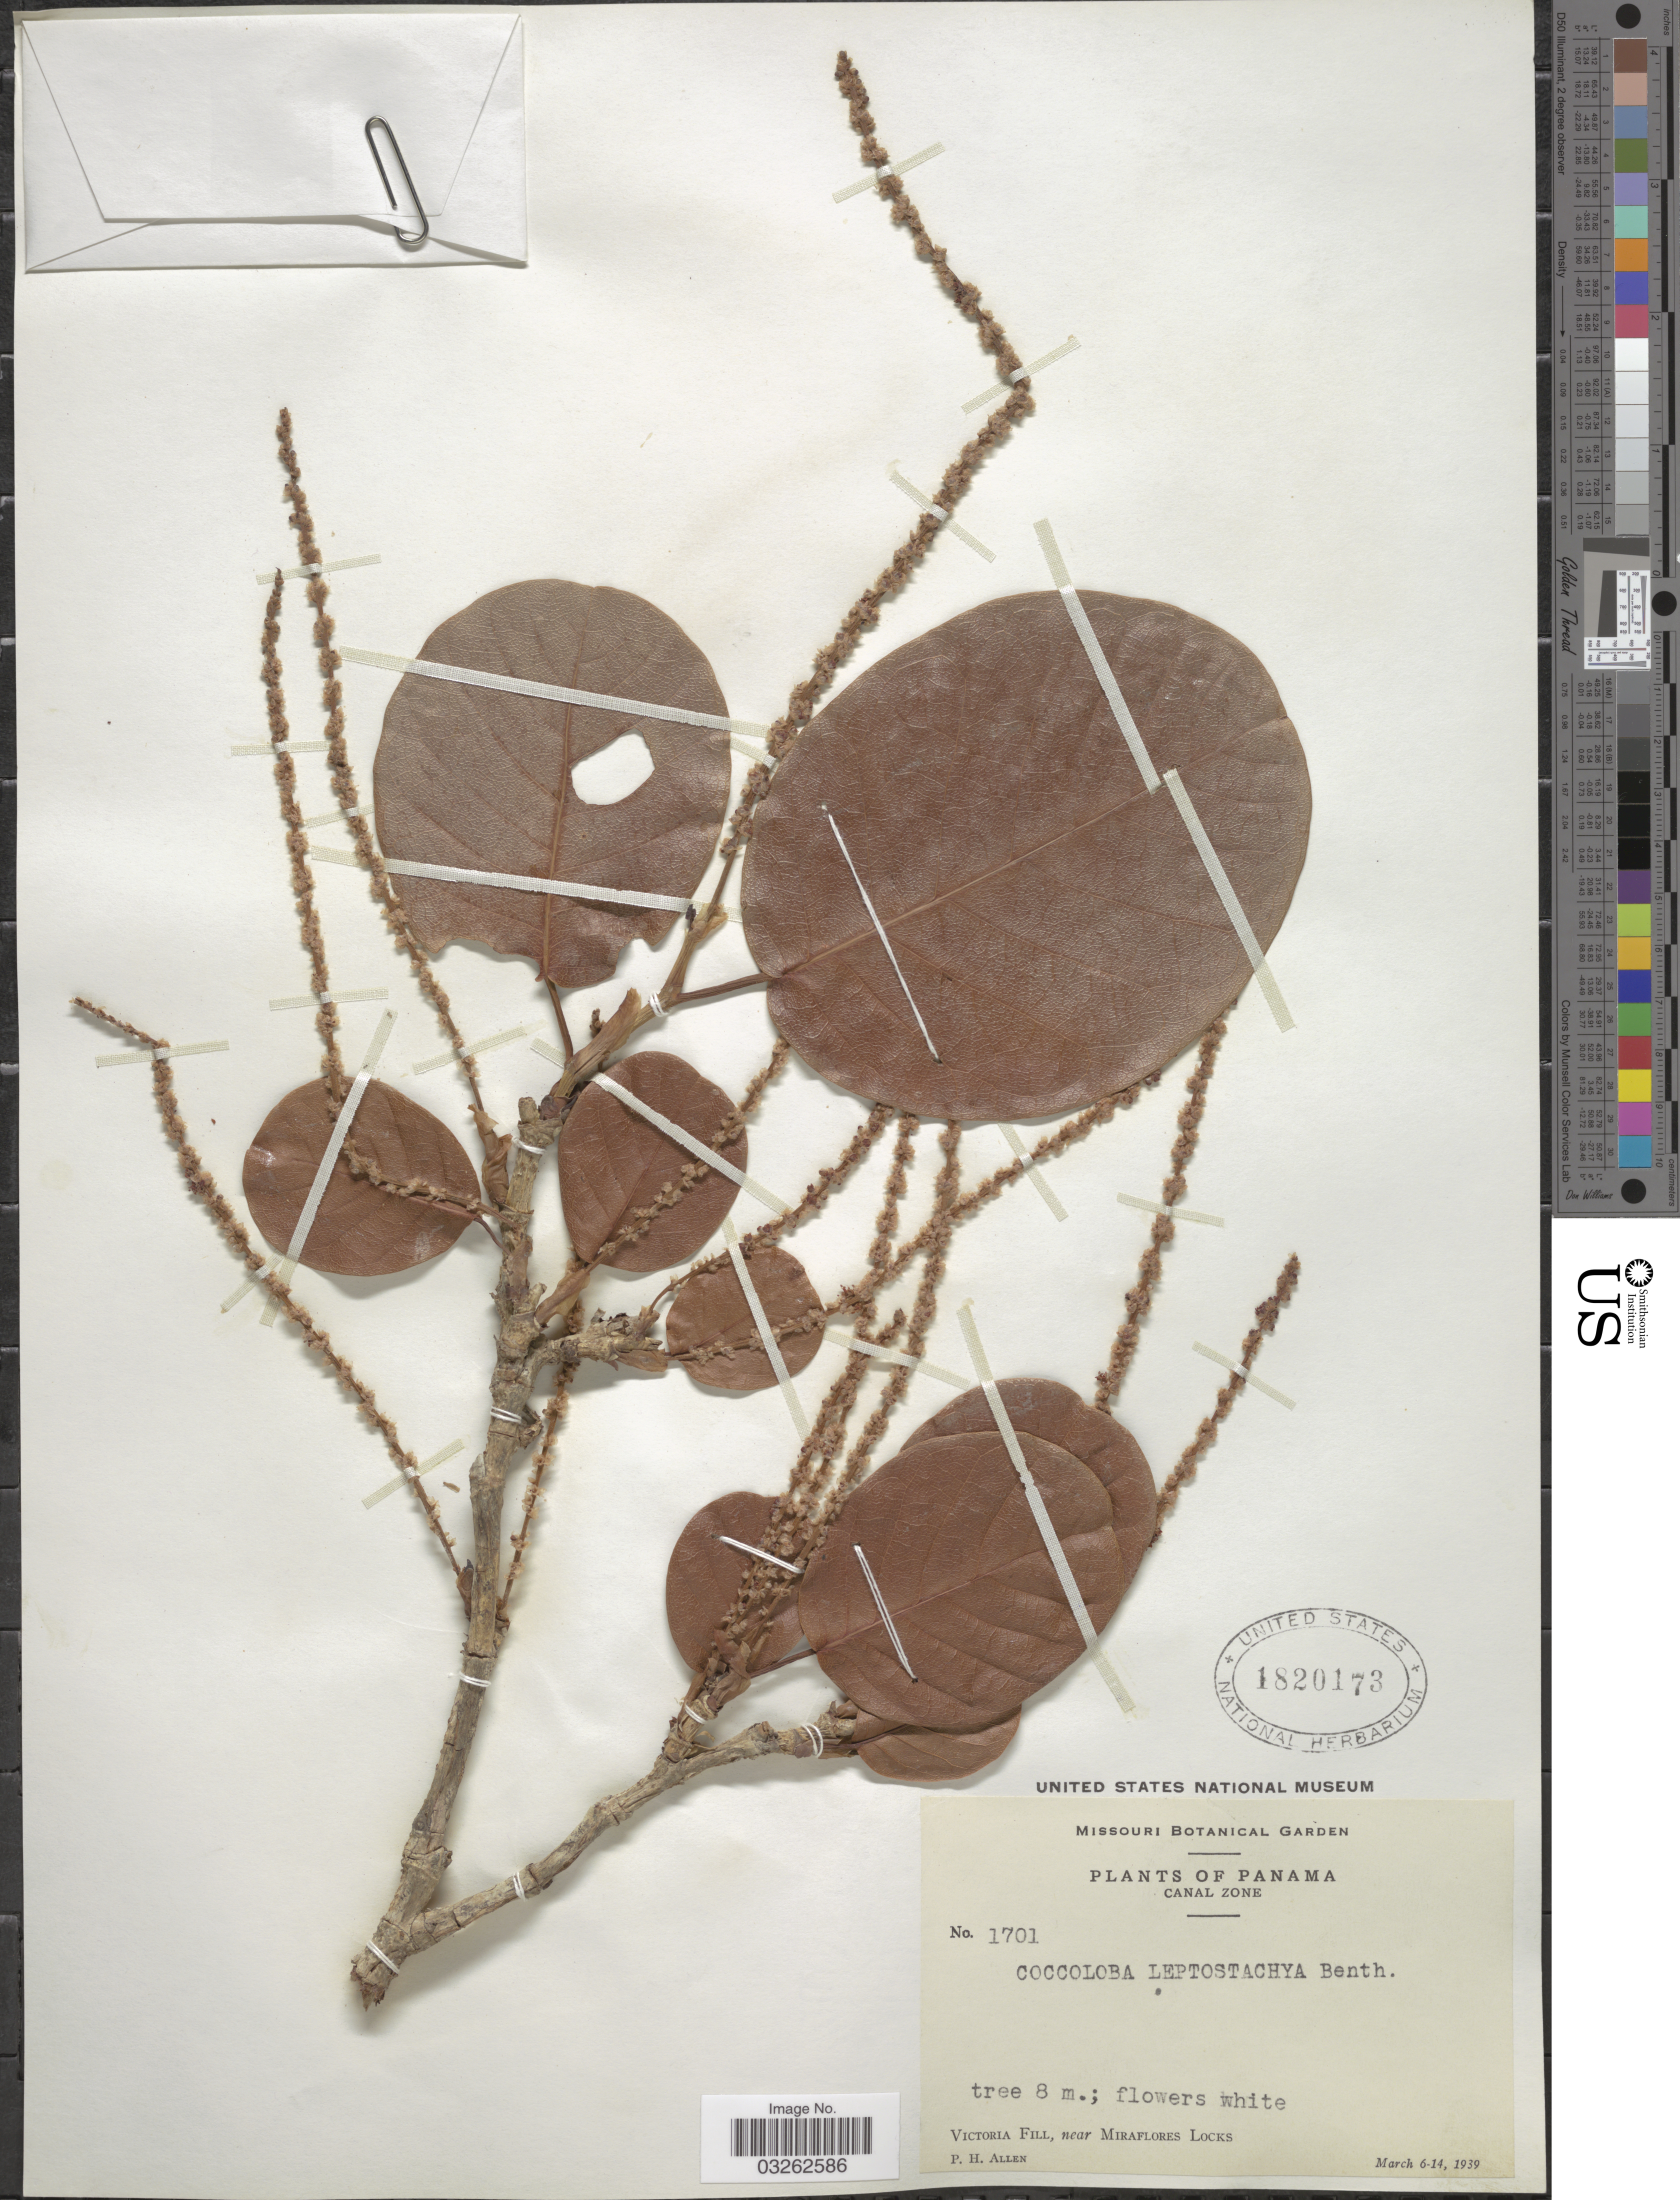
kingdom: Plantae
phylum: Tracheophyta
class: Magnoliopsida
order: Caryophyllales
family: Polygonaceae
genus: Coccoloba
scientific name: Coccoloba barbadensis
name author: Jacq.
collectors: P. H. Allen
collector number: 1701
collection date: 1939-03-06/1939-03-14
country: Panama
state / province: Panamá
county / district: Canal Zone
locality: Victoria Fill, near Miraflores Locks.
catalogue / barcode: US 1820173